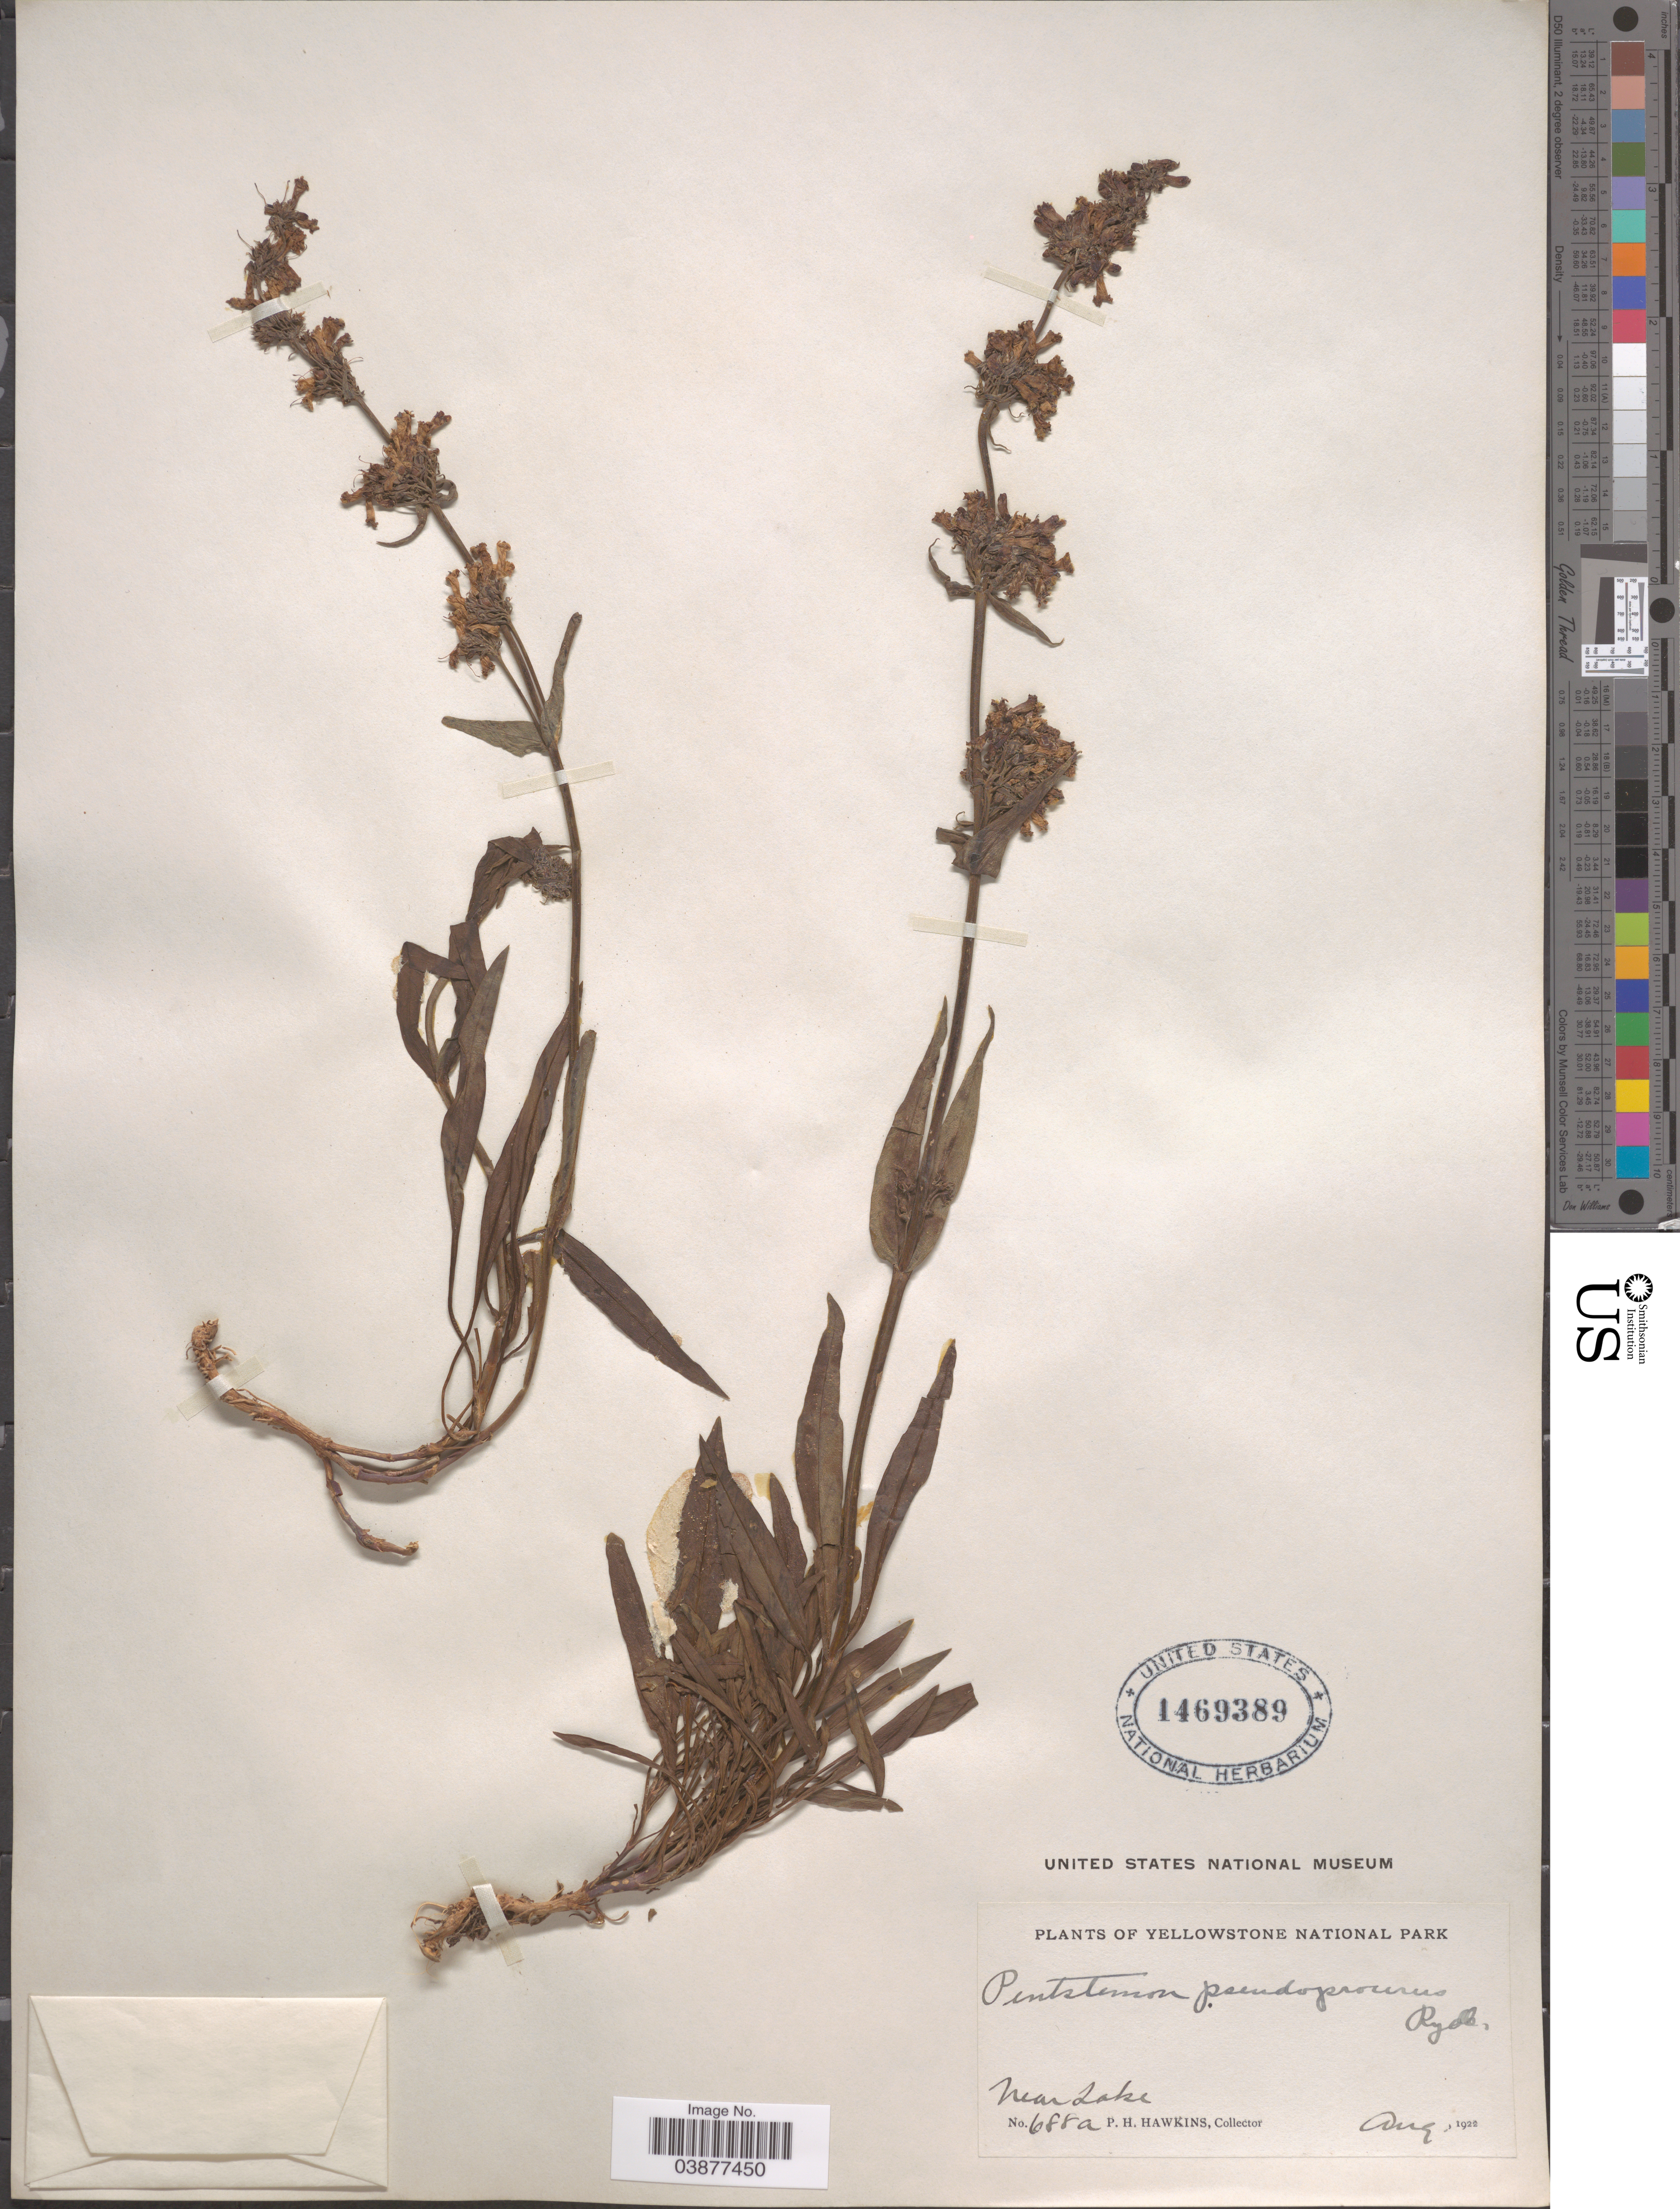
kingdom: Plantae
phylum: Tracheophyta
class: Magnoliopsida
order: Lamiales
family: Plantaginaceae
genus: Penstemon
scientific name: Penstemon pseudoprocerus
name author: Rydb.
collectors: P. Hawkins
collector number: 688a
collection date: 1922-08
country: United States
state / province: Wyoming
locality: Yellowstone National Park. Near Lake.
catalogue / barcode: US 1469389